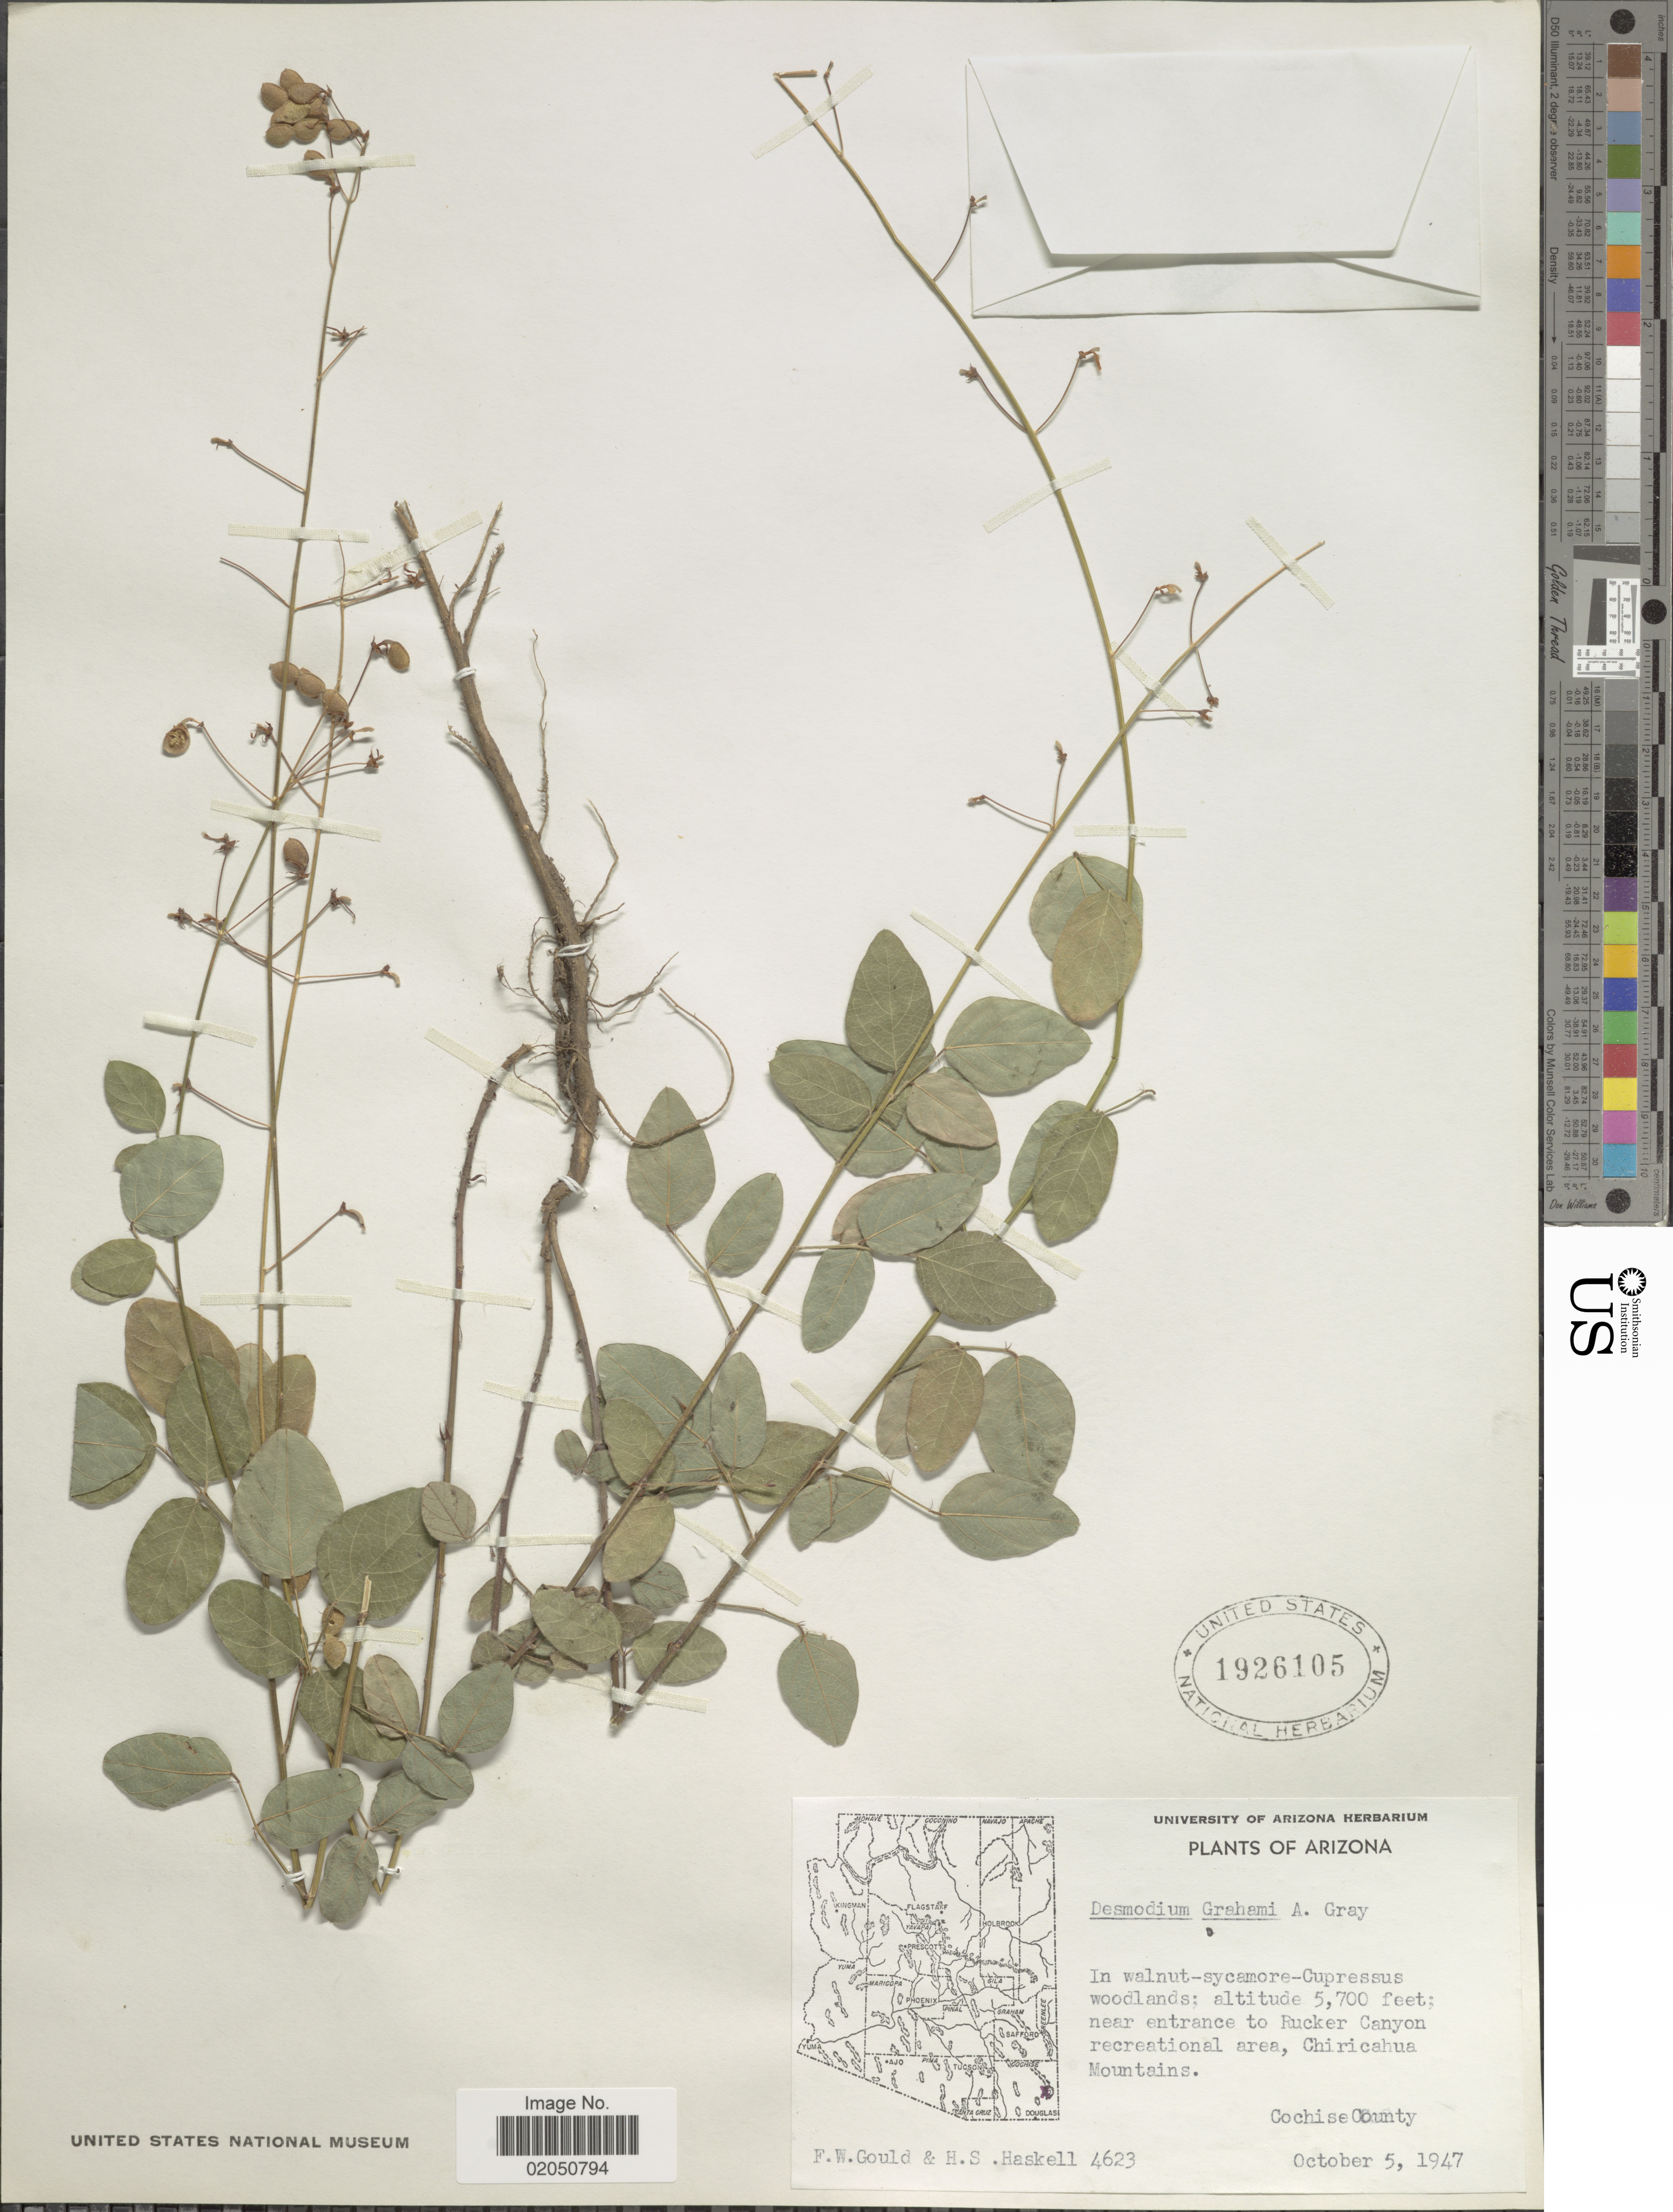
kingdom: Plantae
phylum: Tracheophyta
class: Magnoliopsida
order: Fabales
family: Fabaceae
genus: Desmodium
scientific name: Desmodium grahamii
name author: A. Gray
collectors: F. W. Gould & H. Haskell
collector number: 4623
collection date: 1947-10-05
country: United States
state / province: Arizona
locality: Near entrance to Rucker Canyon recreational area, Chiricahua Mountains, Cochise County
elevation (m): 1737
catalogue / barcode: US 1926105